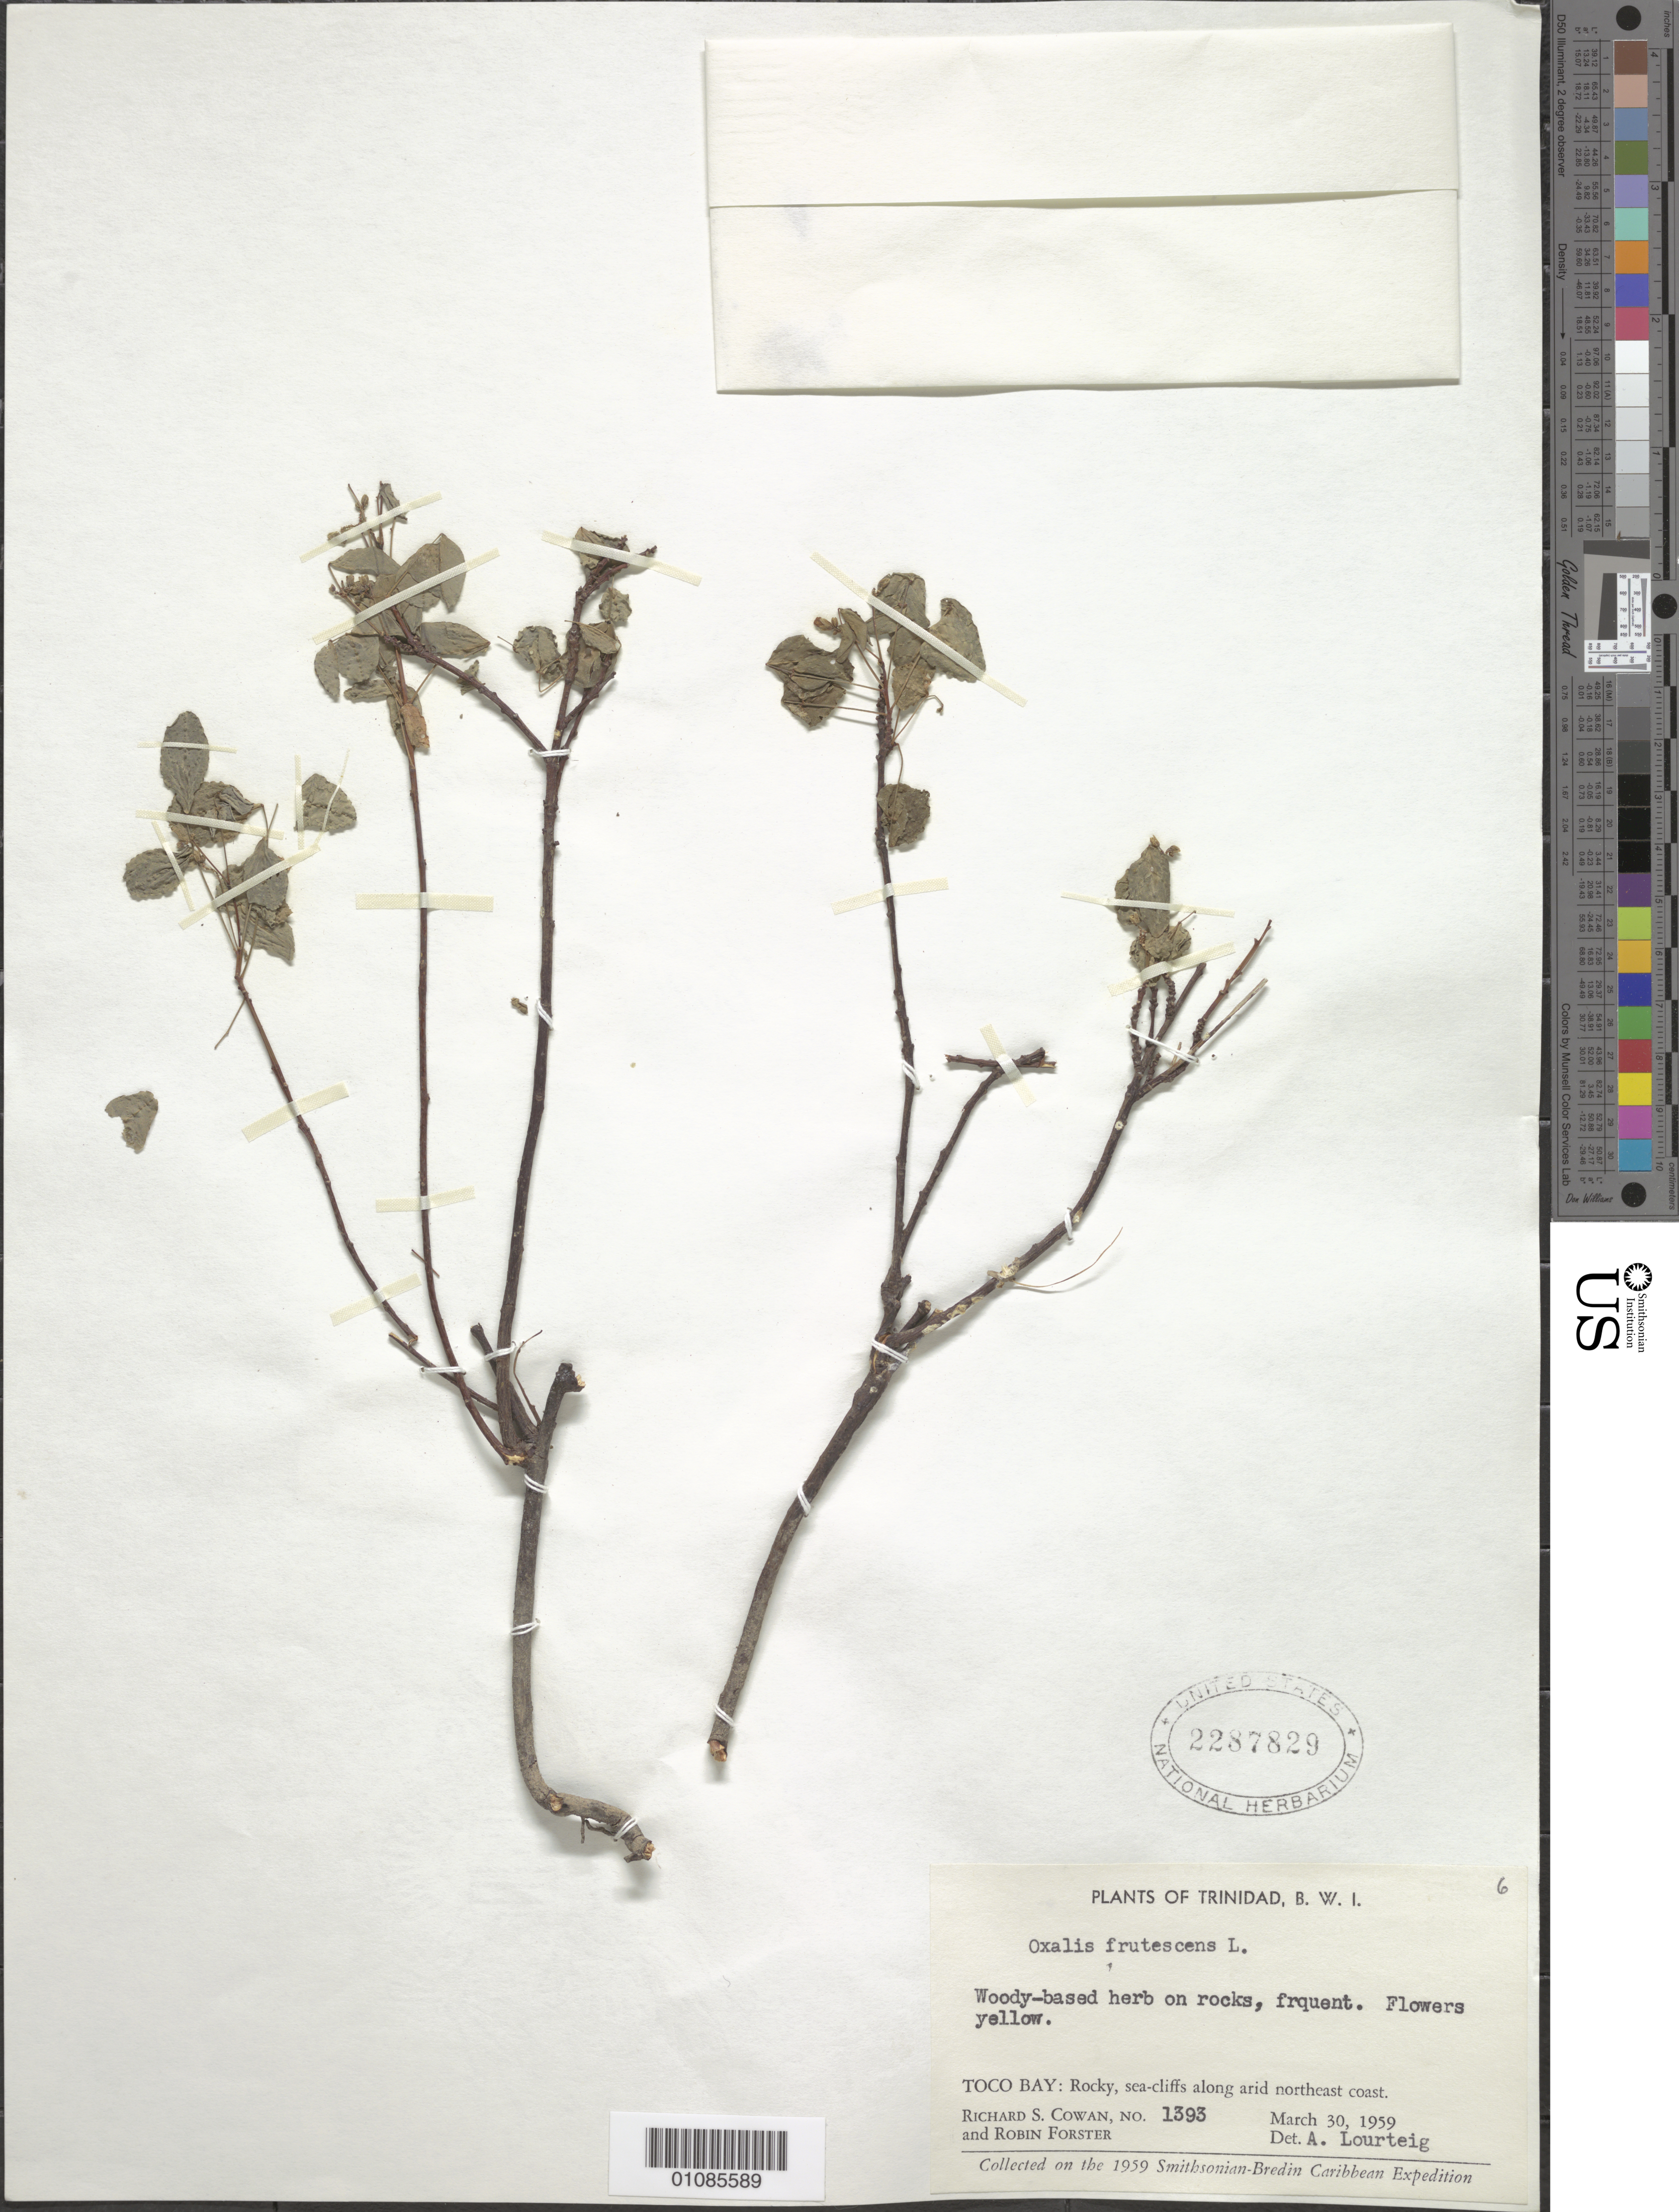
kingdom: Plantae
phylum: Tracheophyta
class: Magnoliopsida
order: Oxalidales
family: Oxalidaceae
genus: Oxalis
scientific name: Oxalis frutescens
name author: L.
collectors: R. S. Cowan & R. Forster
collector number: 1393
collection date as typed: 30 Mar 1959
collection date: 1959-03-30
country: Trinidad and Tobago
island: Trinidad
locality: Along arid NE coast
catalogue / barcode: US 2287829